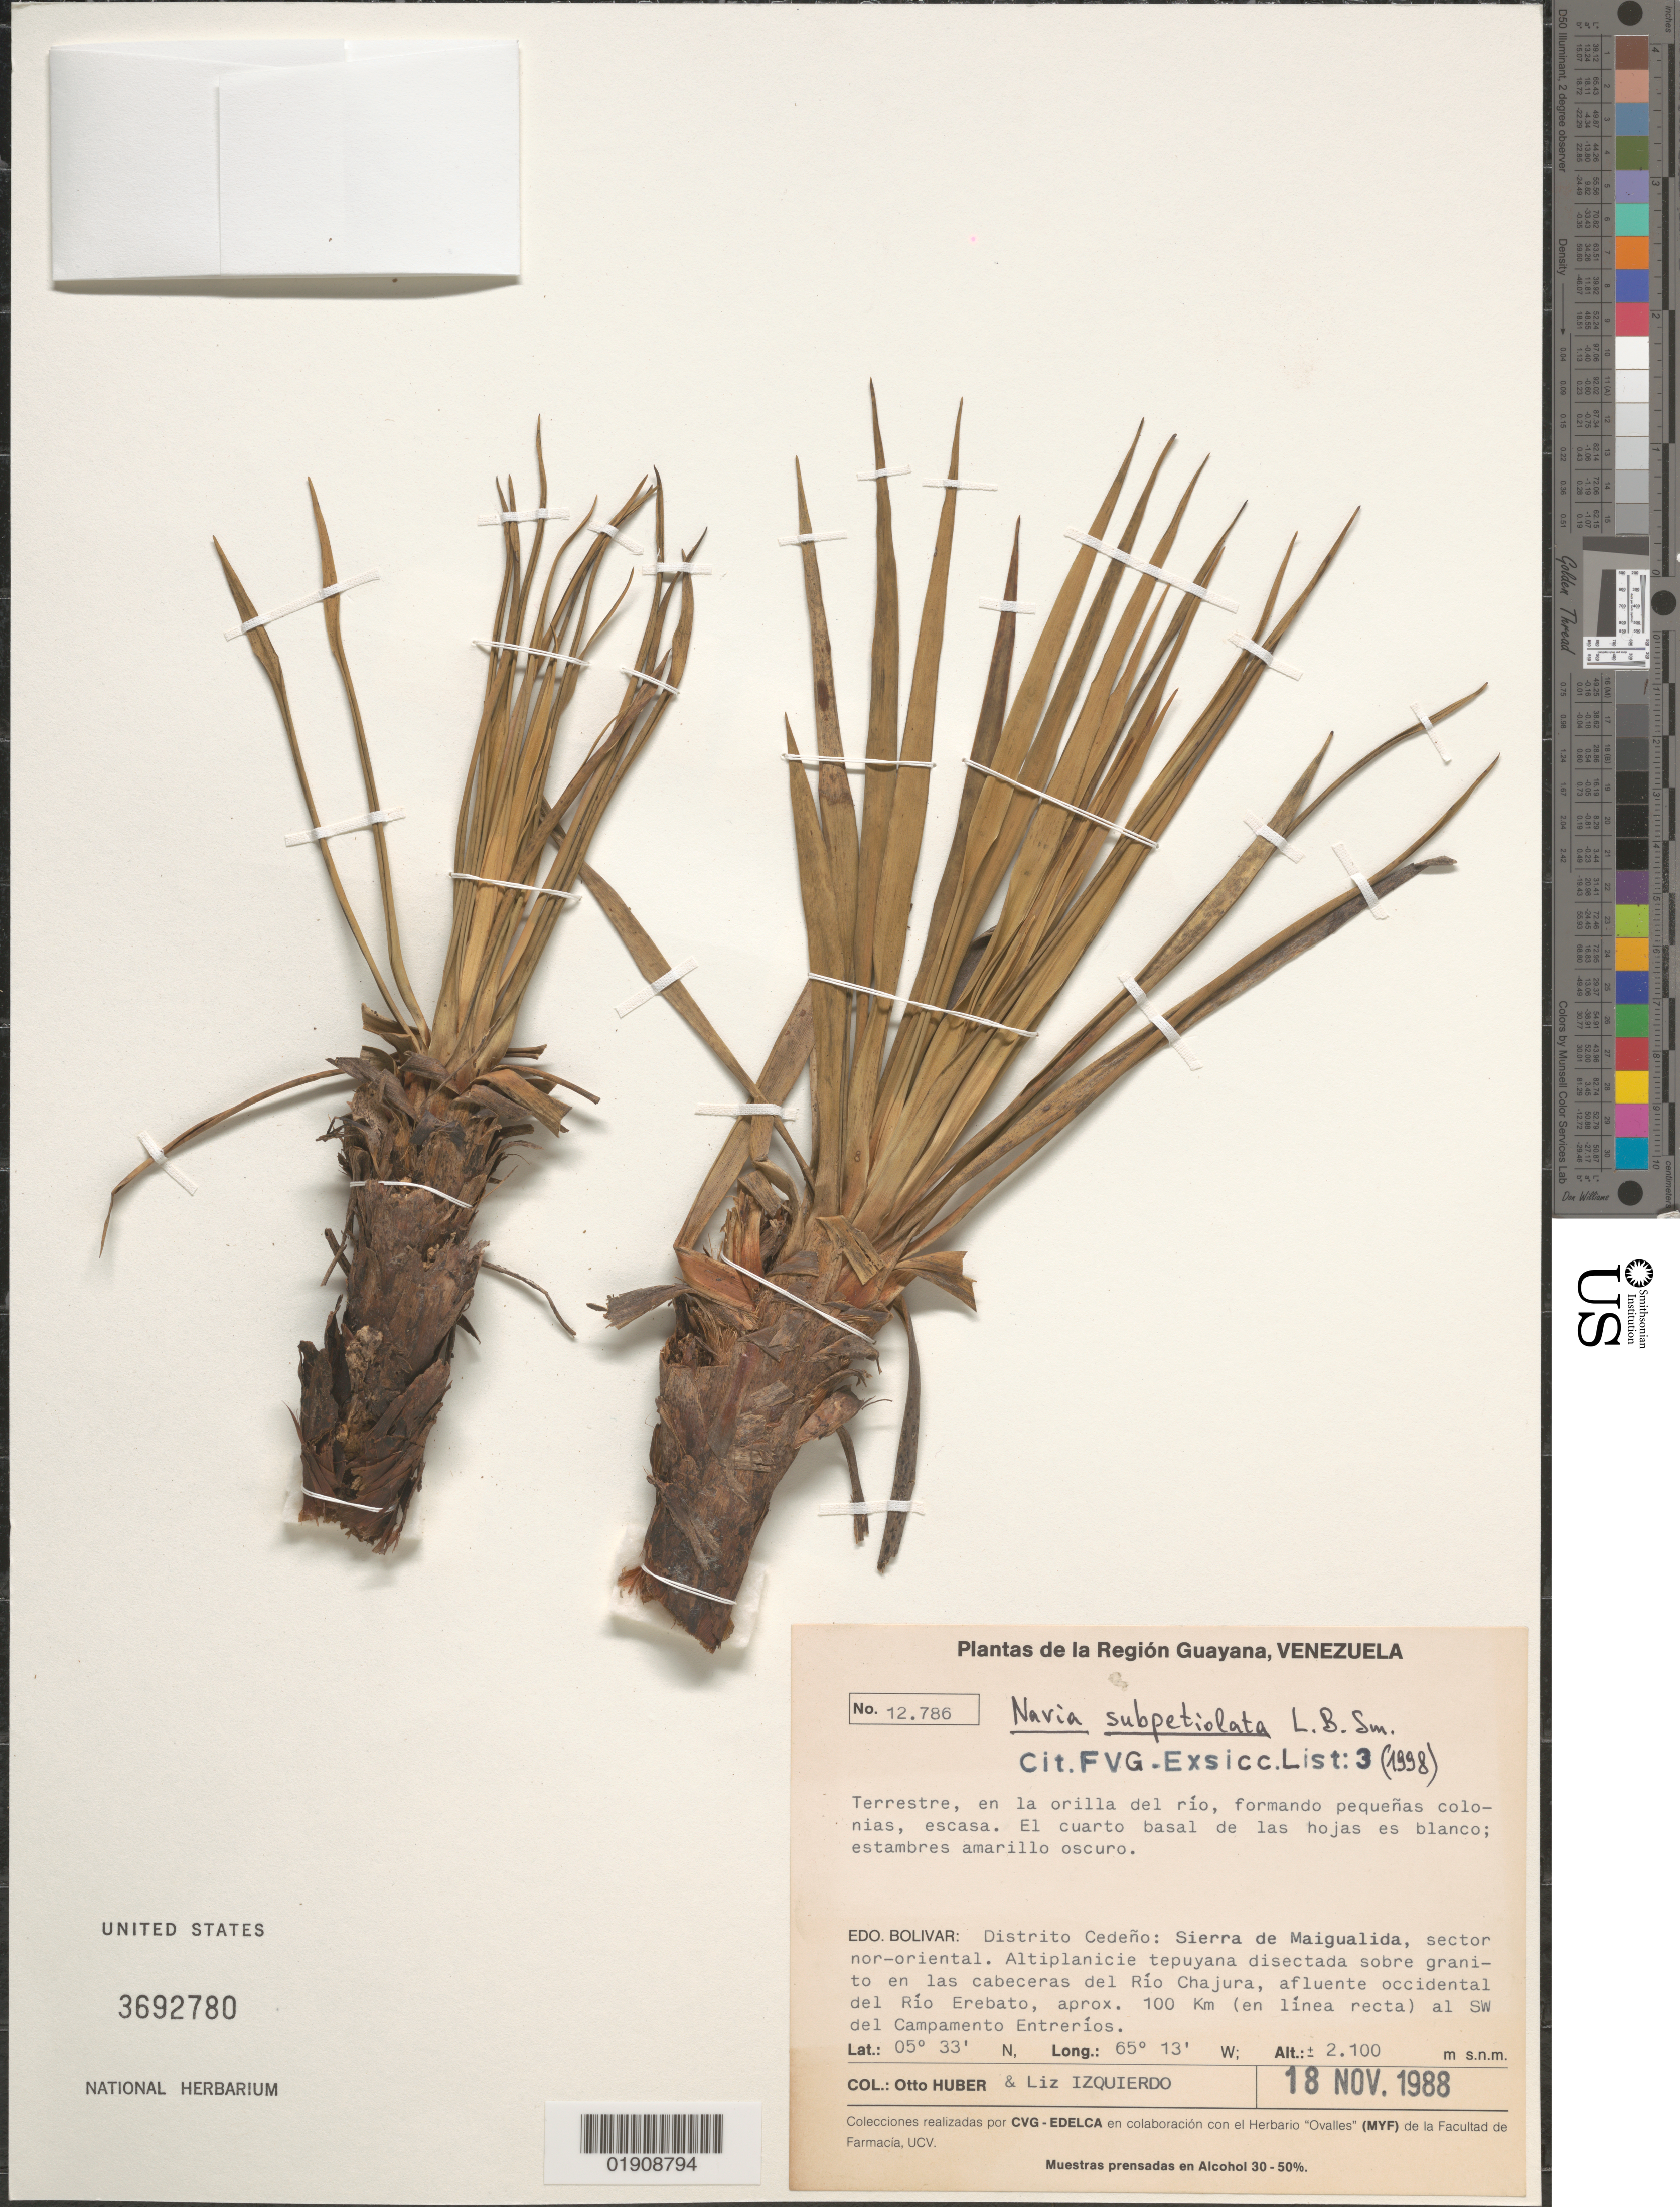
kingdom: Plantae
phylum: Tracheophyta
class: Liliopsida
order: Poales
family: Bromeliaceae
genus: Navia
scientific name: Navia subpetiolata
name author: L.B. Sm.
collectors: O. Huber & L. Izquierdo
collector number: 12786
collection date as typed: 18-Nov-88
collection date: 1988-11-18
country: Venezuela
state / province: Bolívar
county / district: Cedeño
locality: Sierra de Maigualida, sector nor-oriental, cabeceras del Río Chajura, afluente occidental del Río Erebato, aprox. 100 km al SW del Campamento EntreRíos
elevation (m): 2100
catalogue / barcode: US 3692780